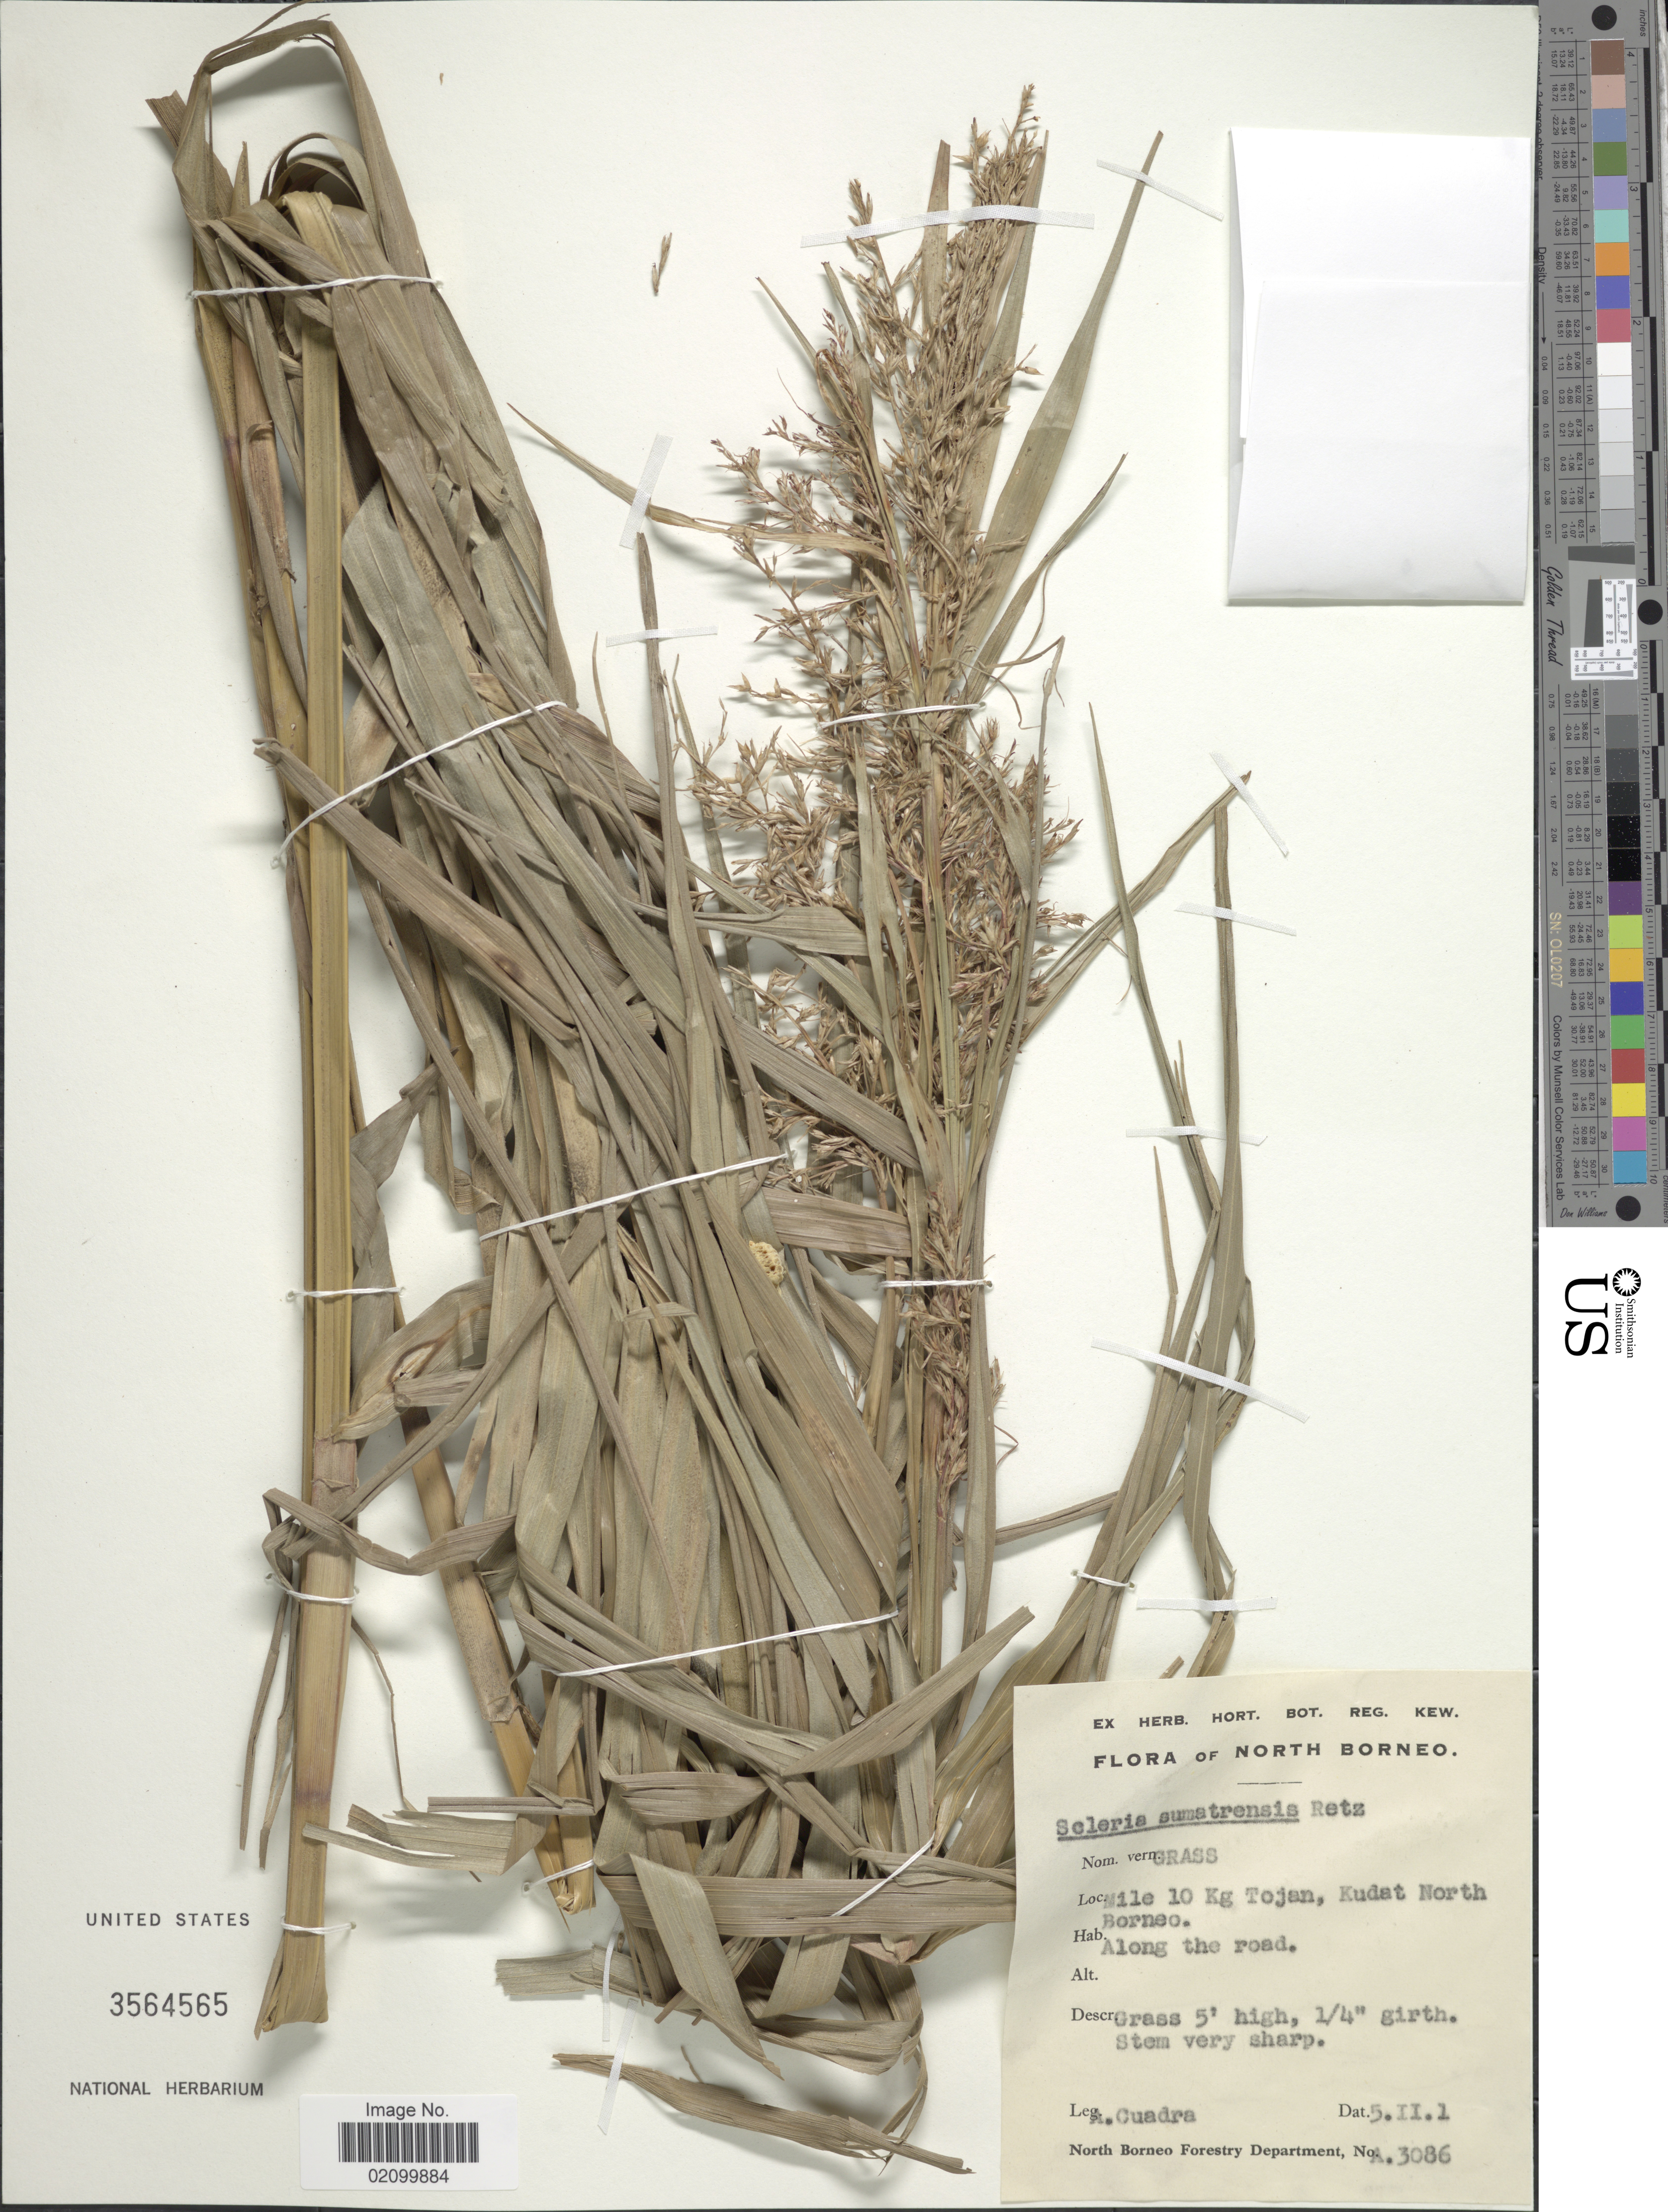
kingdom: Plantae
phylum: Tracheophyta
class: Liliopsida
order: Poales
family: Cyperaceae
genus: Scleria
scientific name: Scleria sumatrensis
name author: Retz.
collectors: A. Cuadra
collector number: A.3086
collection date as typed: Transcribed d/m/y: 5/2/1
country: Malaysia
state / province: Sabah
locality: North Borneo. Mile 10 Kg Tojan, Kudat North Borneo, ALong the road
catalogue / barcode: US 3564565